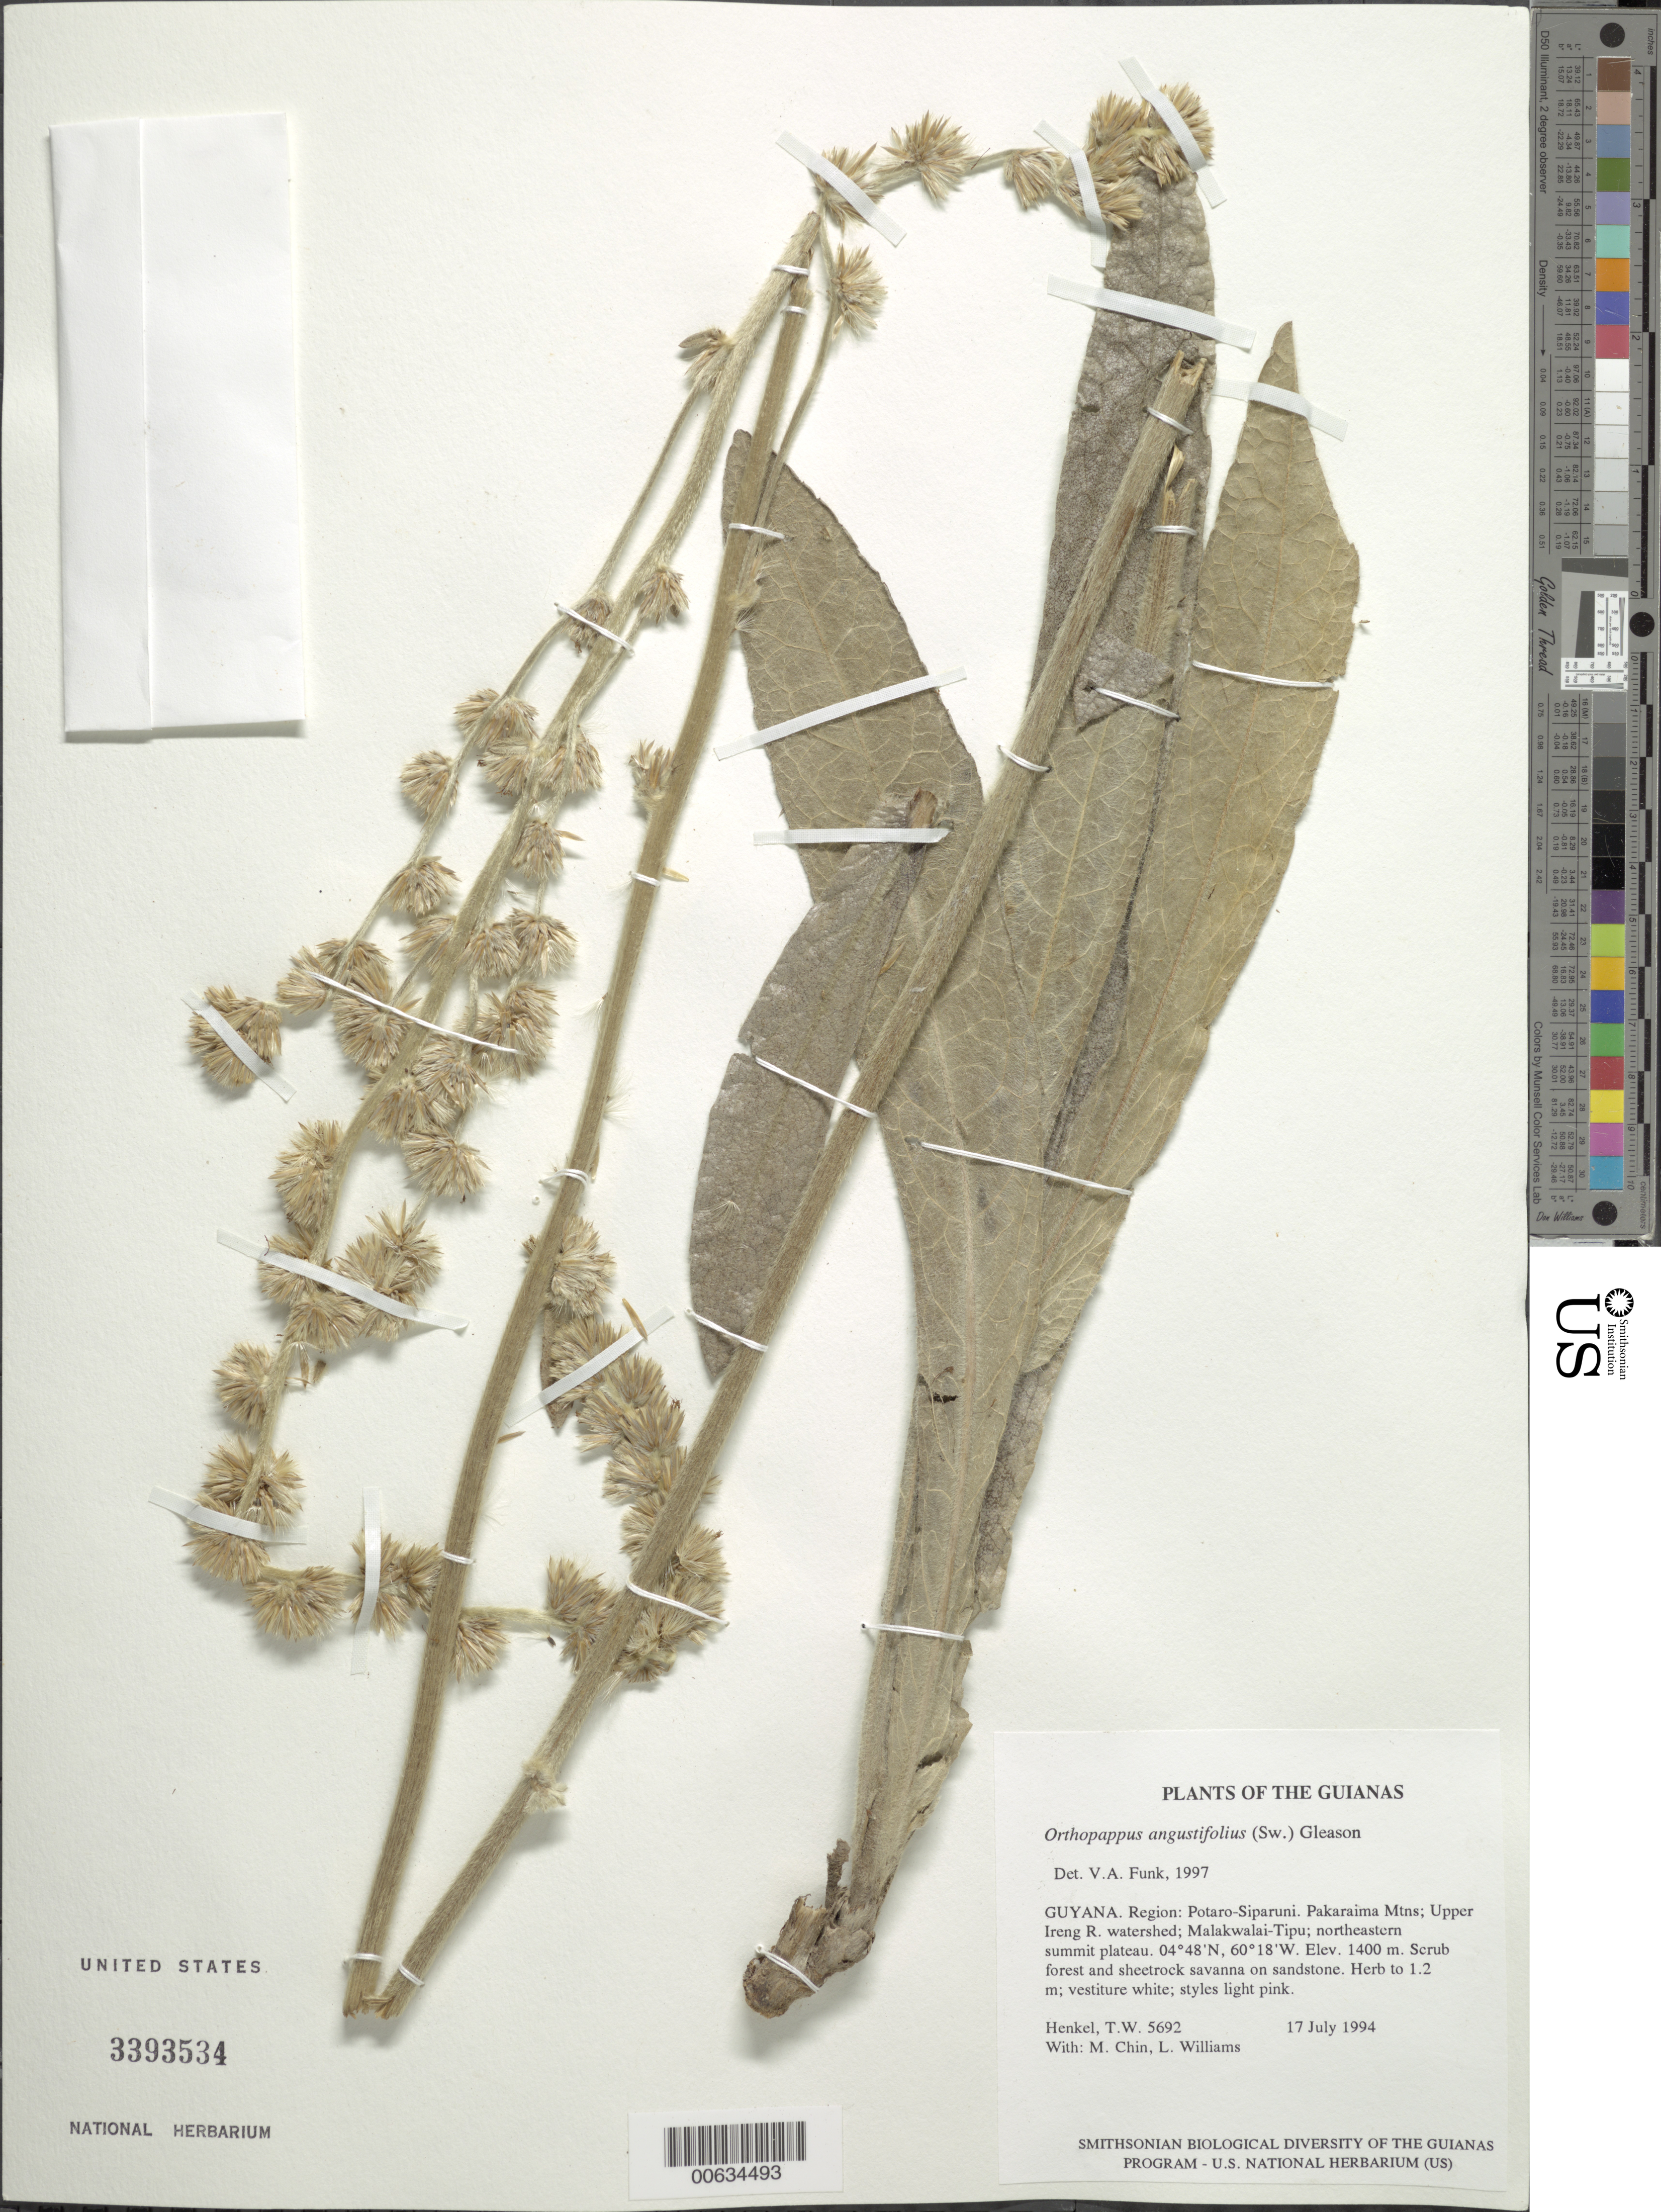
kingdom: Plantae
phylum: Tracheophyta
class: Magnoliopsida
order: Asterales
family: Asteraceae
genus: Orthopappus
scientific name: Orthopappus angustifolius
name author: (Sw.) Gleason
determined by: Funk, Vicki A., (BOT), Smithsonian Institution - National Museum of Natural History (UNITED STATES)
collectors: T. Henkel, M. Chin & L. Williams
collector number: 5692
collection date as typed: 17 July 1994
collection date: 1994-07-17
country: Guyana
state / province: Potaro-Siparuni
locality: Pakaraima Mtns; Upper Ireng R. watershed; Malakwalai-Tipu; northeastern summit plateau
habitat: Scrub forest and sheetrock savanna on sandstone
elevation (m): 1400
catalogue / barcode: US 3393534